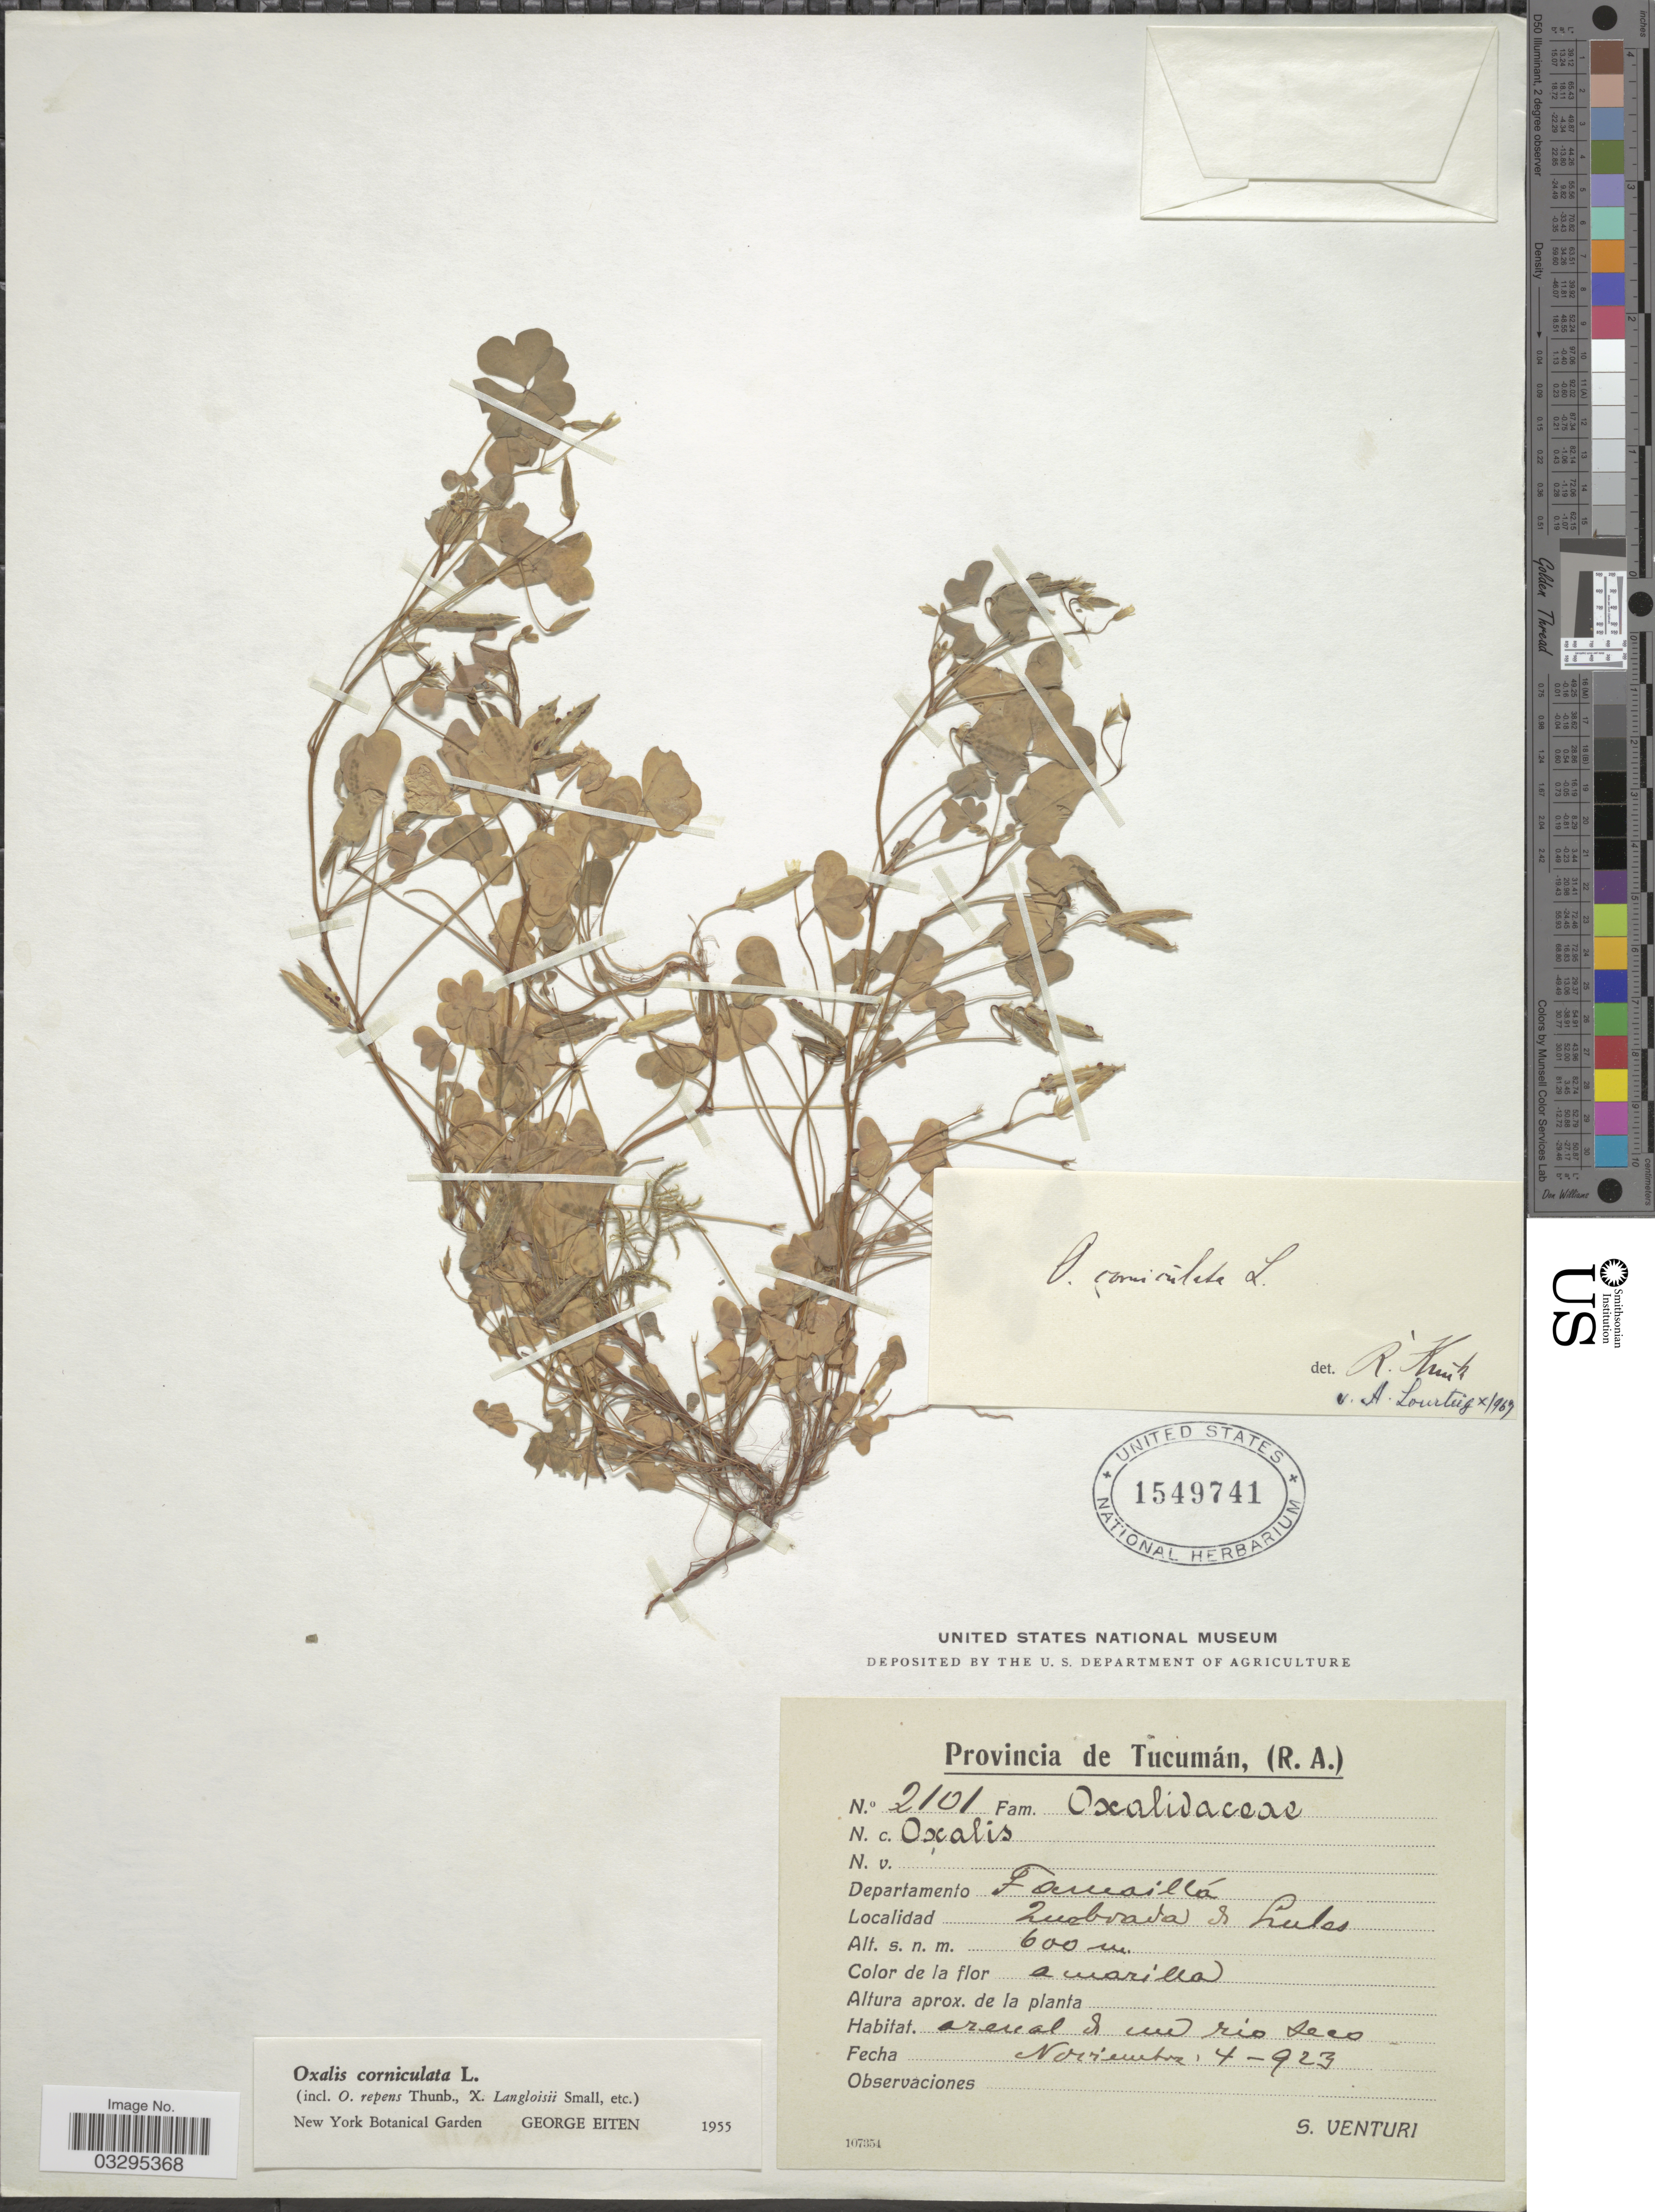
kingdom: Plantae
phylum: Tracheophyta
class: Magnoliopsida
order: Oxalidales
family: Oxalidaceae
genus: Oxalis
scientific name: Oxalis corniculata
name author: L.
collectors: S. Venturi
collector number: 2101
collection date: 1923-11-04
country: Argentina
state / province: Tucuman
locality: Departamento Famaillá. Quebrada de Lules.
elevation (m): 600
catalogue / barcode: US 1549741